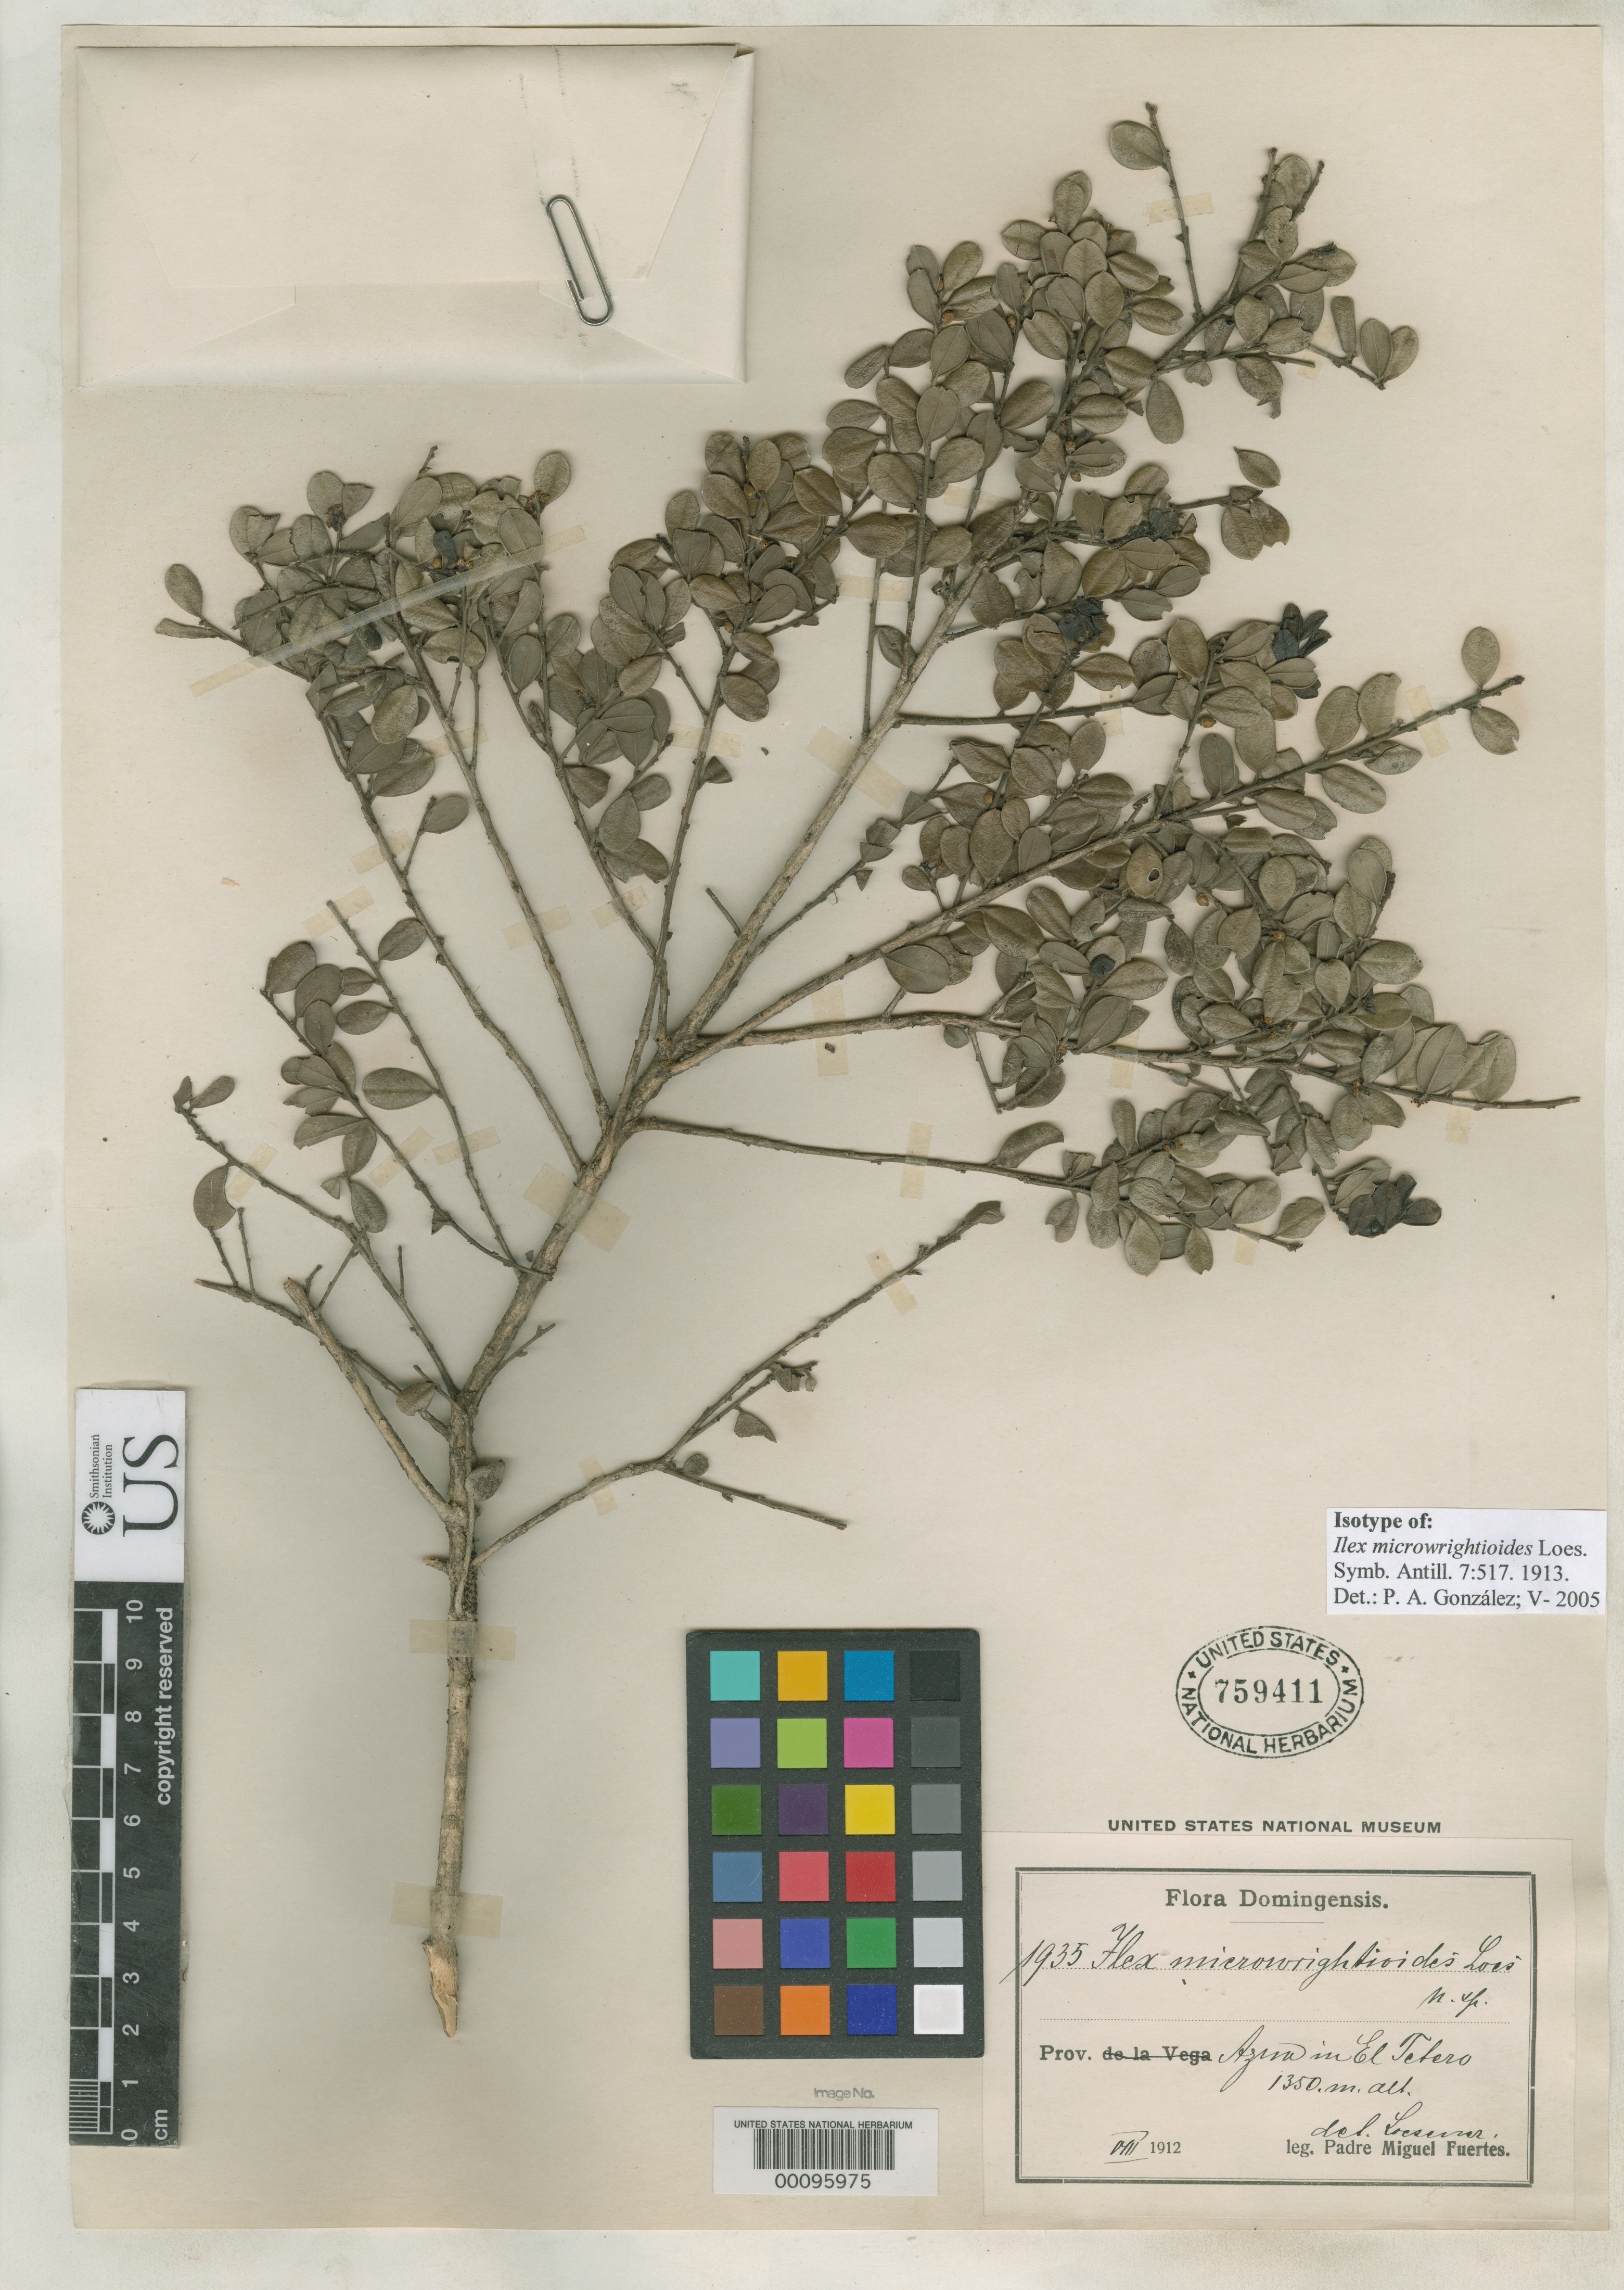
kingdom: Plantae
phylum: Tracheophyta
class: Magnoliopsida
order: Aquifoliales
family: Aquifoliaceae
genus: Ilex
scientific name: Ilex microwrightioides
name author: Loes. in Urb.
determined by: González, P. A.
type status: Isotype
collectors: M. D. Fuertes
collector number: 1935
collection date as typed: Aug 1912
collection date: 1912-08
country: Dominican Republic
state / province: Azua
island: Hispaniola Island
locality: El Tetero.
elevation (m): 1350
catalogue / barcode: US 759411